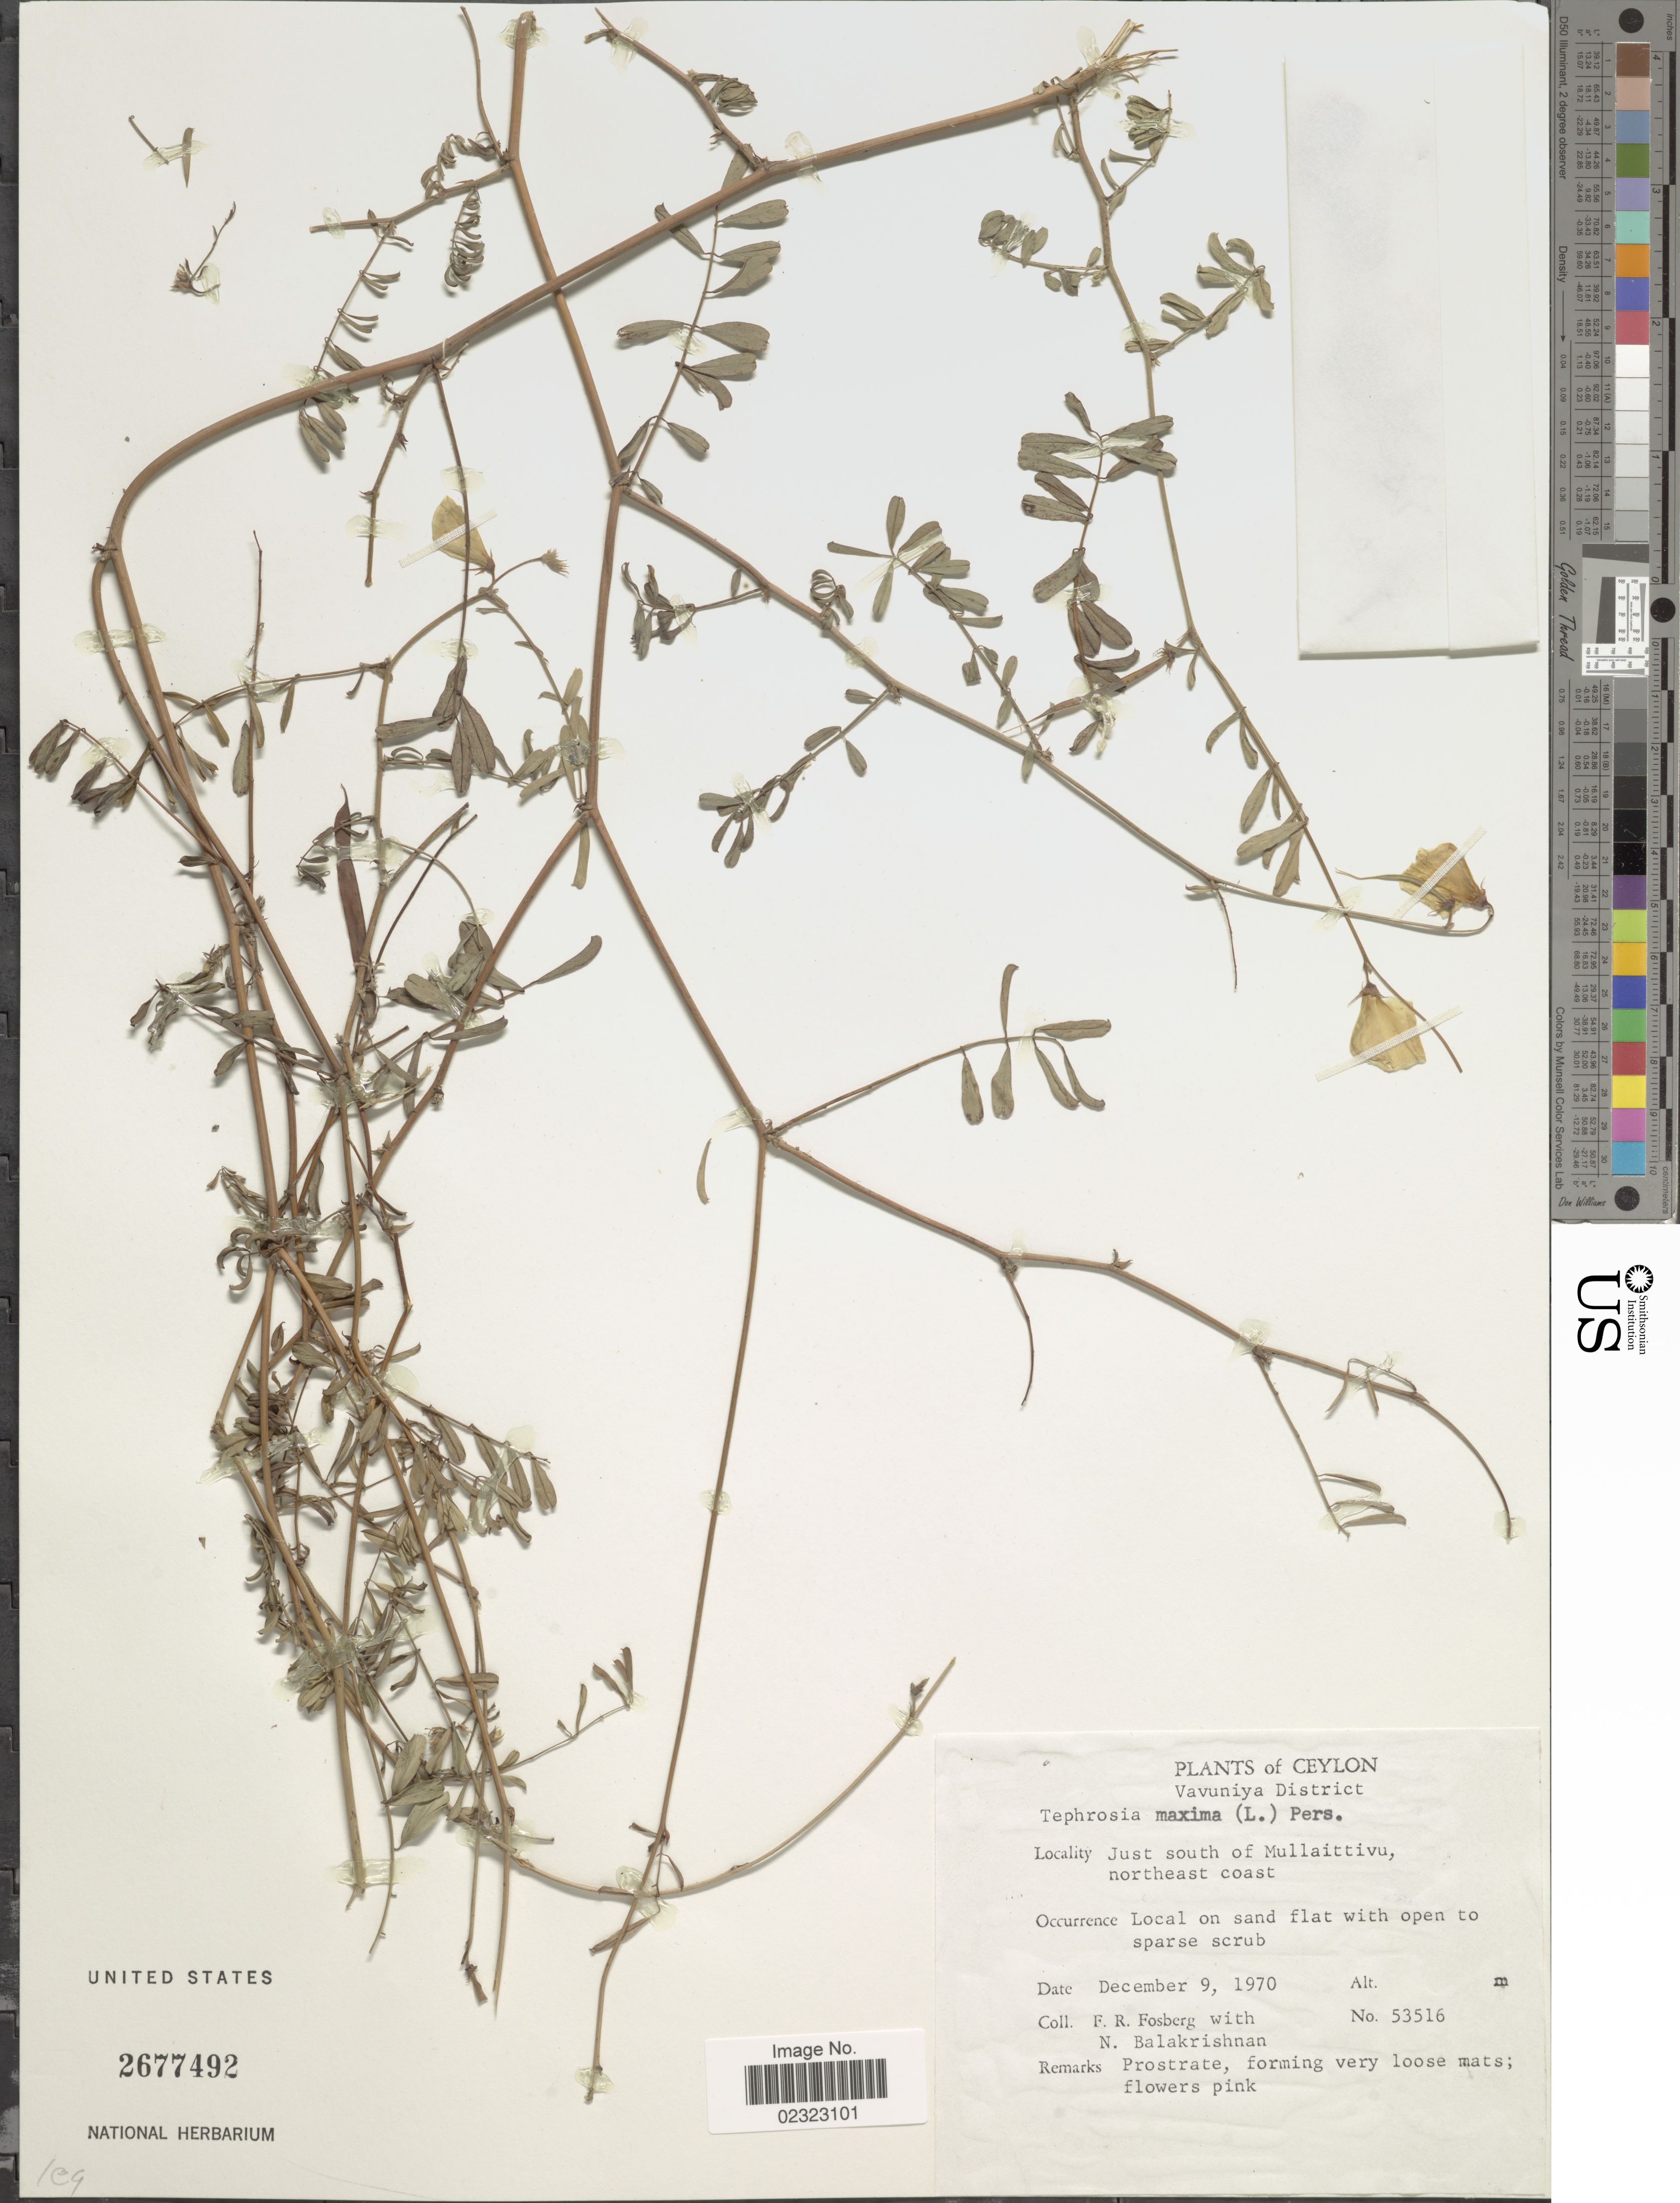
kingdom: Plantae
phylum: Tracheophyta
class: Magnoliopsida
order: Fabales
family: Fabaceae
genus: Tephrosia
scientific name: Tephrosia maxima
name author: Pers.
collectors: F. R. Fosberg & N. Balakrishnan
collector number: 53516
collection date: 1970-12-09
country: Sri Lanka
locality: Ceylon. Vavuniya District. Just south of Mullaittivu, northeast coast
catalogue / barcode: US 2677492